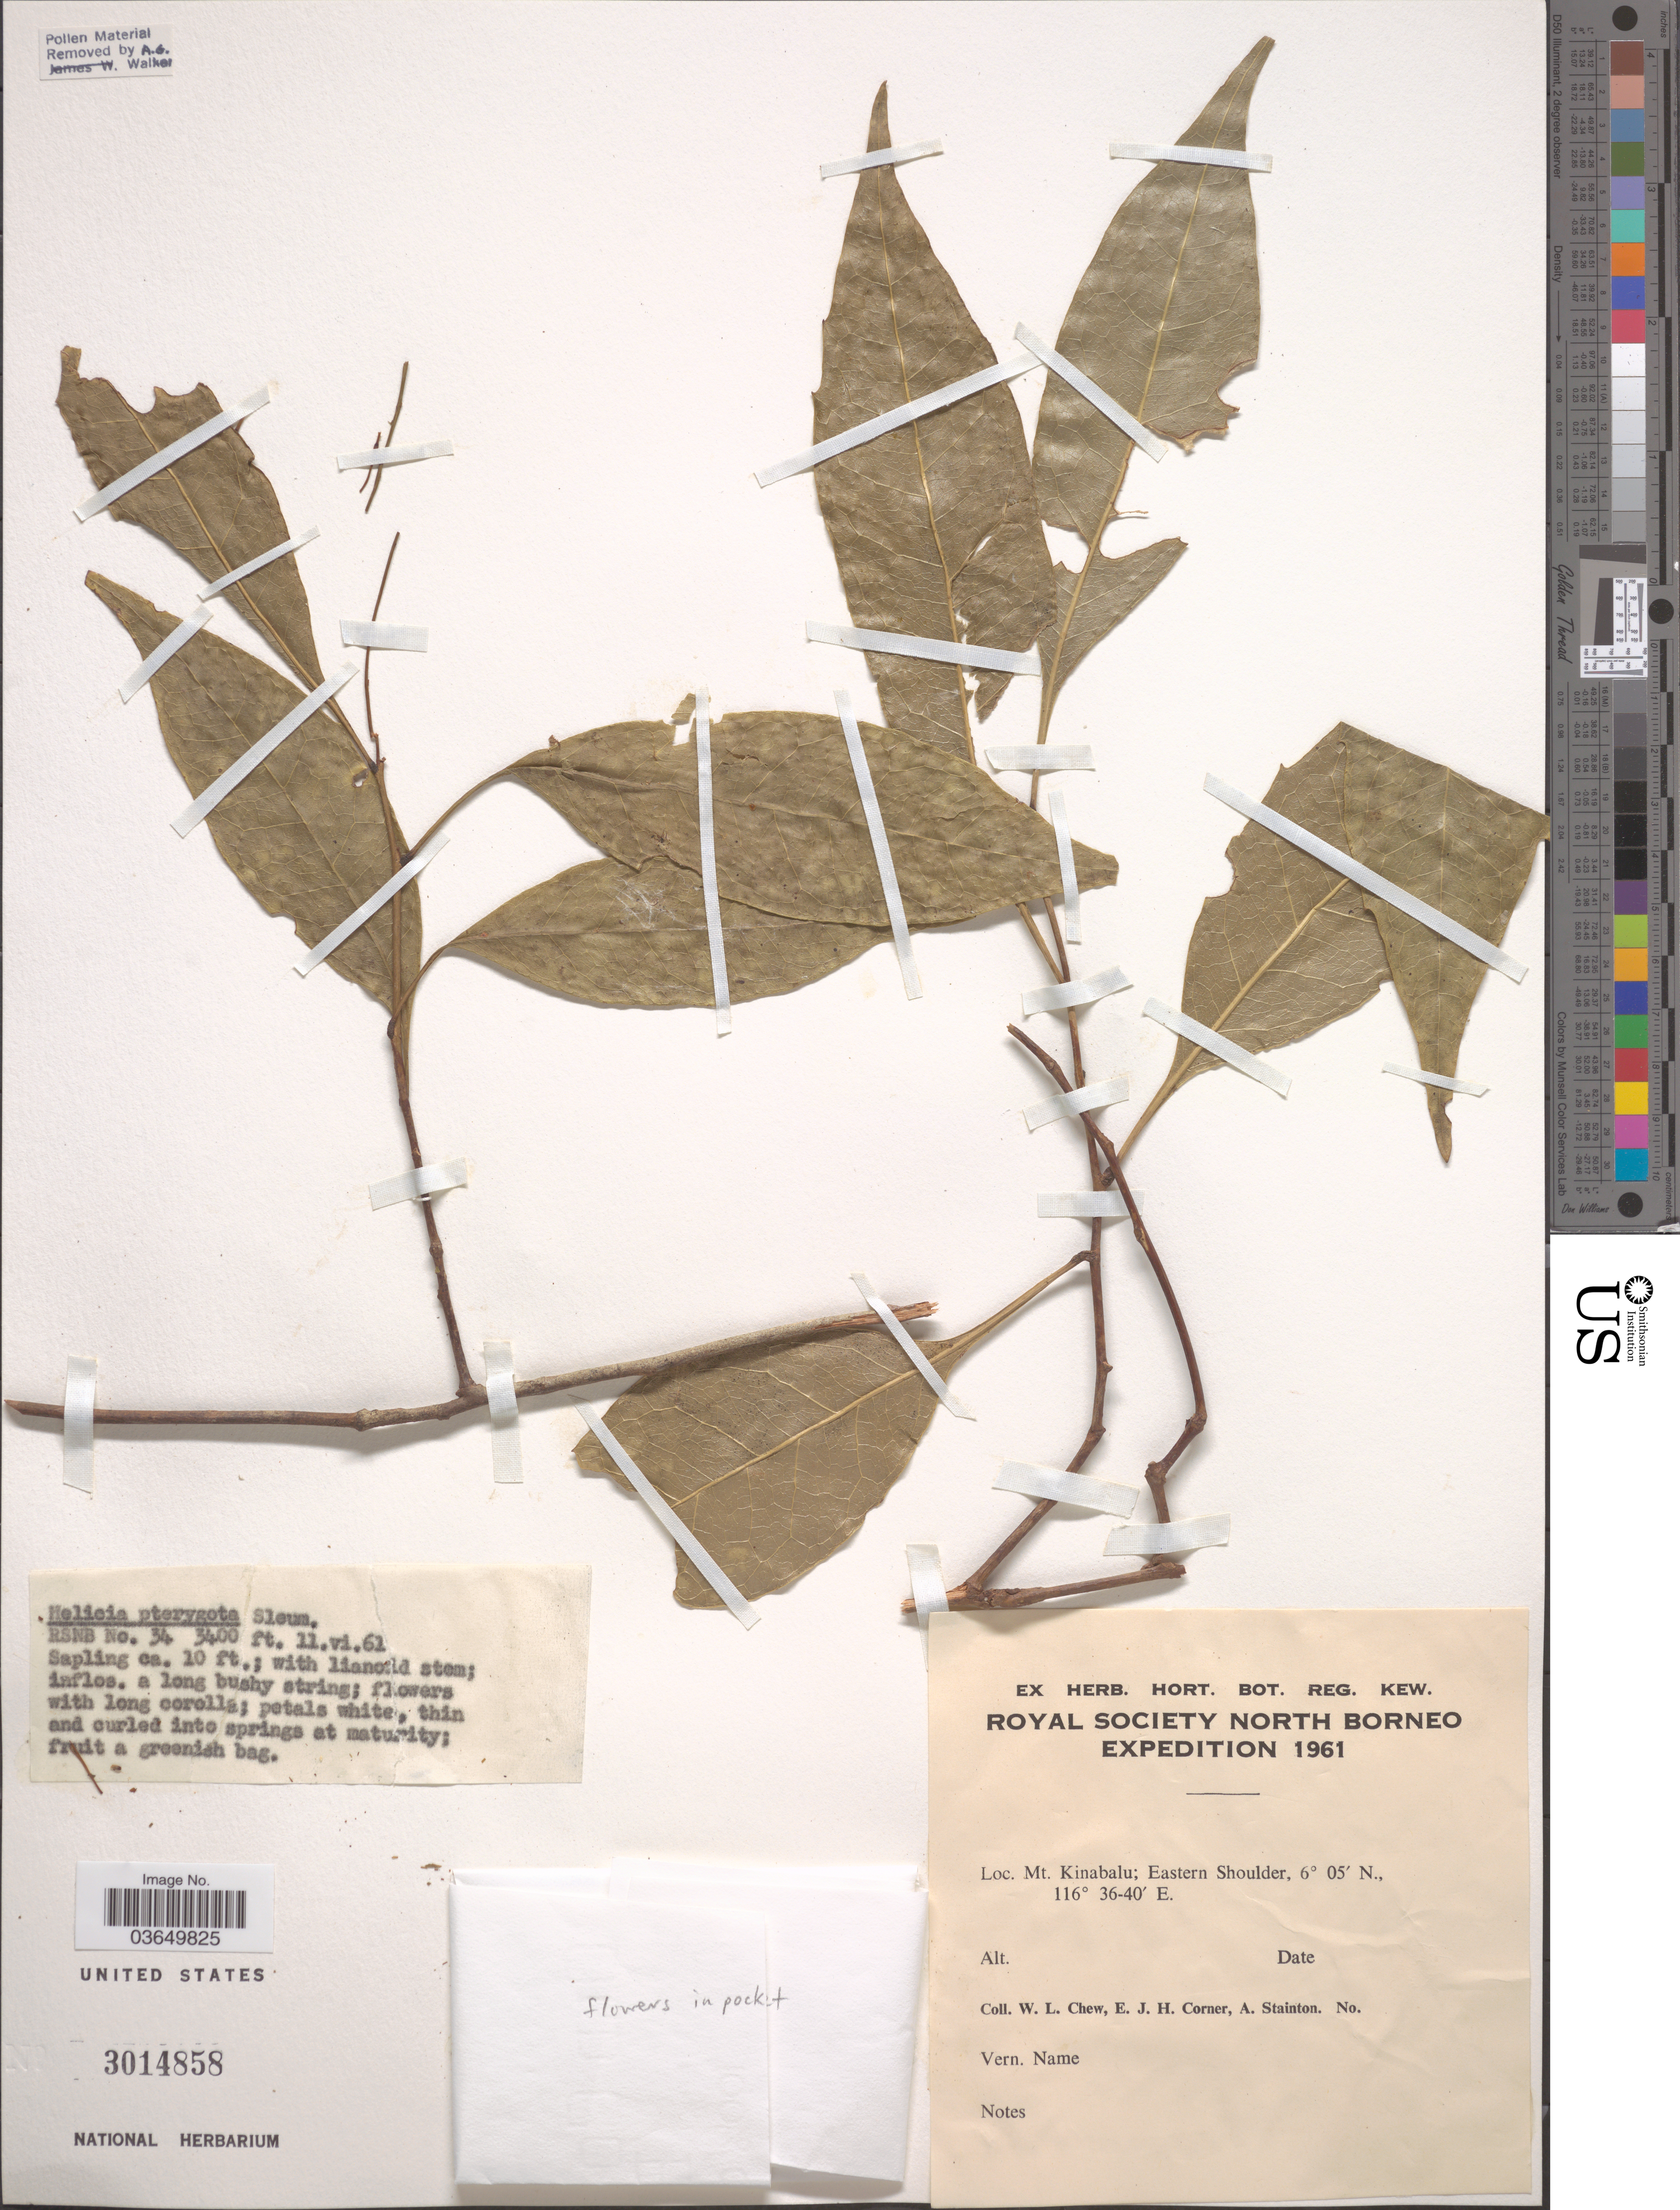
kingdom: Plantae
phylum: Tracheophyta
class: Magnoliopsida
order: Proteales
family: Proteaceae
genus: Helicia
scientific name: Helicia pterygota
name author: Sleumer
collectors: W. Chew, E. Corner & A. Stainton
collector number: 34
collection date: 1961-06-11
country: Malaysia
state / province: Sabah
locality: North Borneo. Mt. Kinabalu; Eastern Shoulder.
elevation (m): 1036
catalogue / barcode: US 3014858